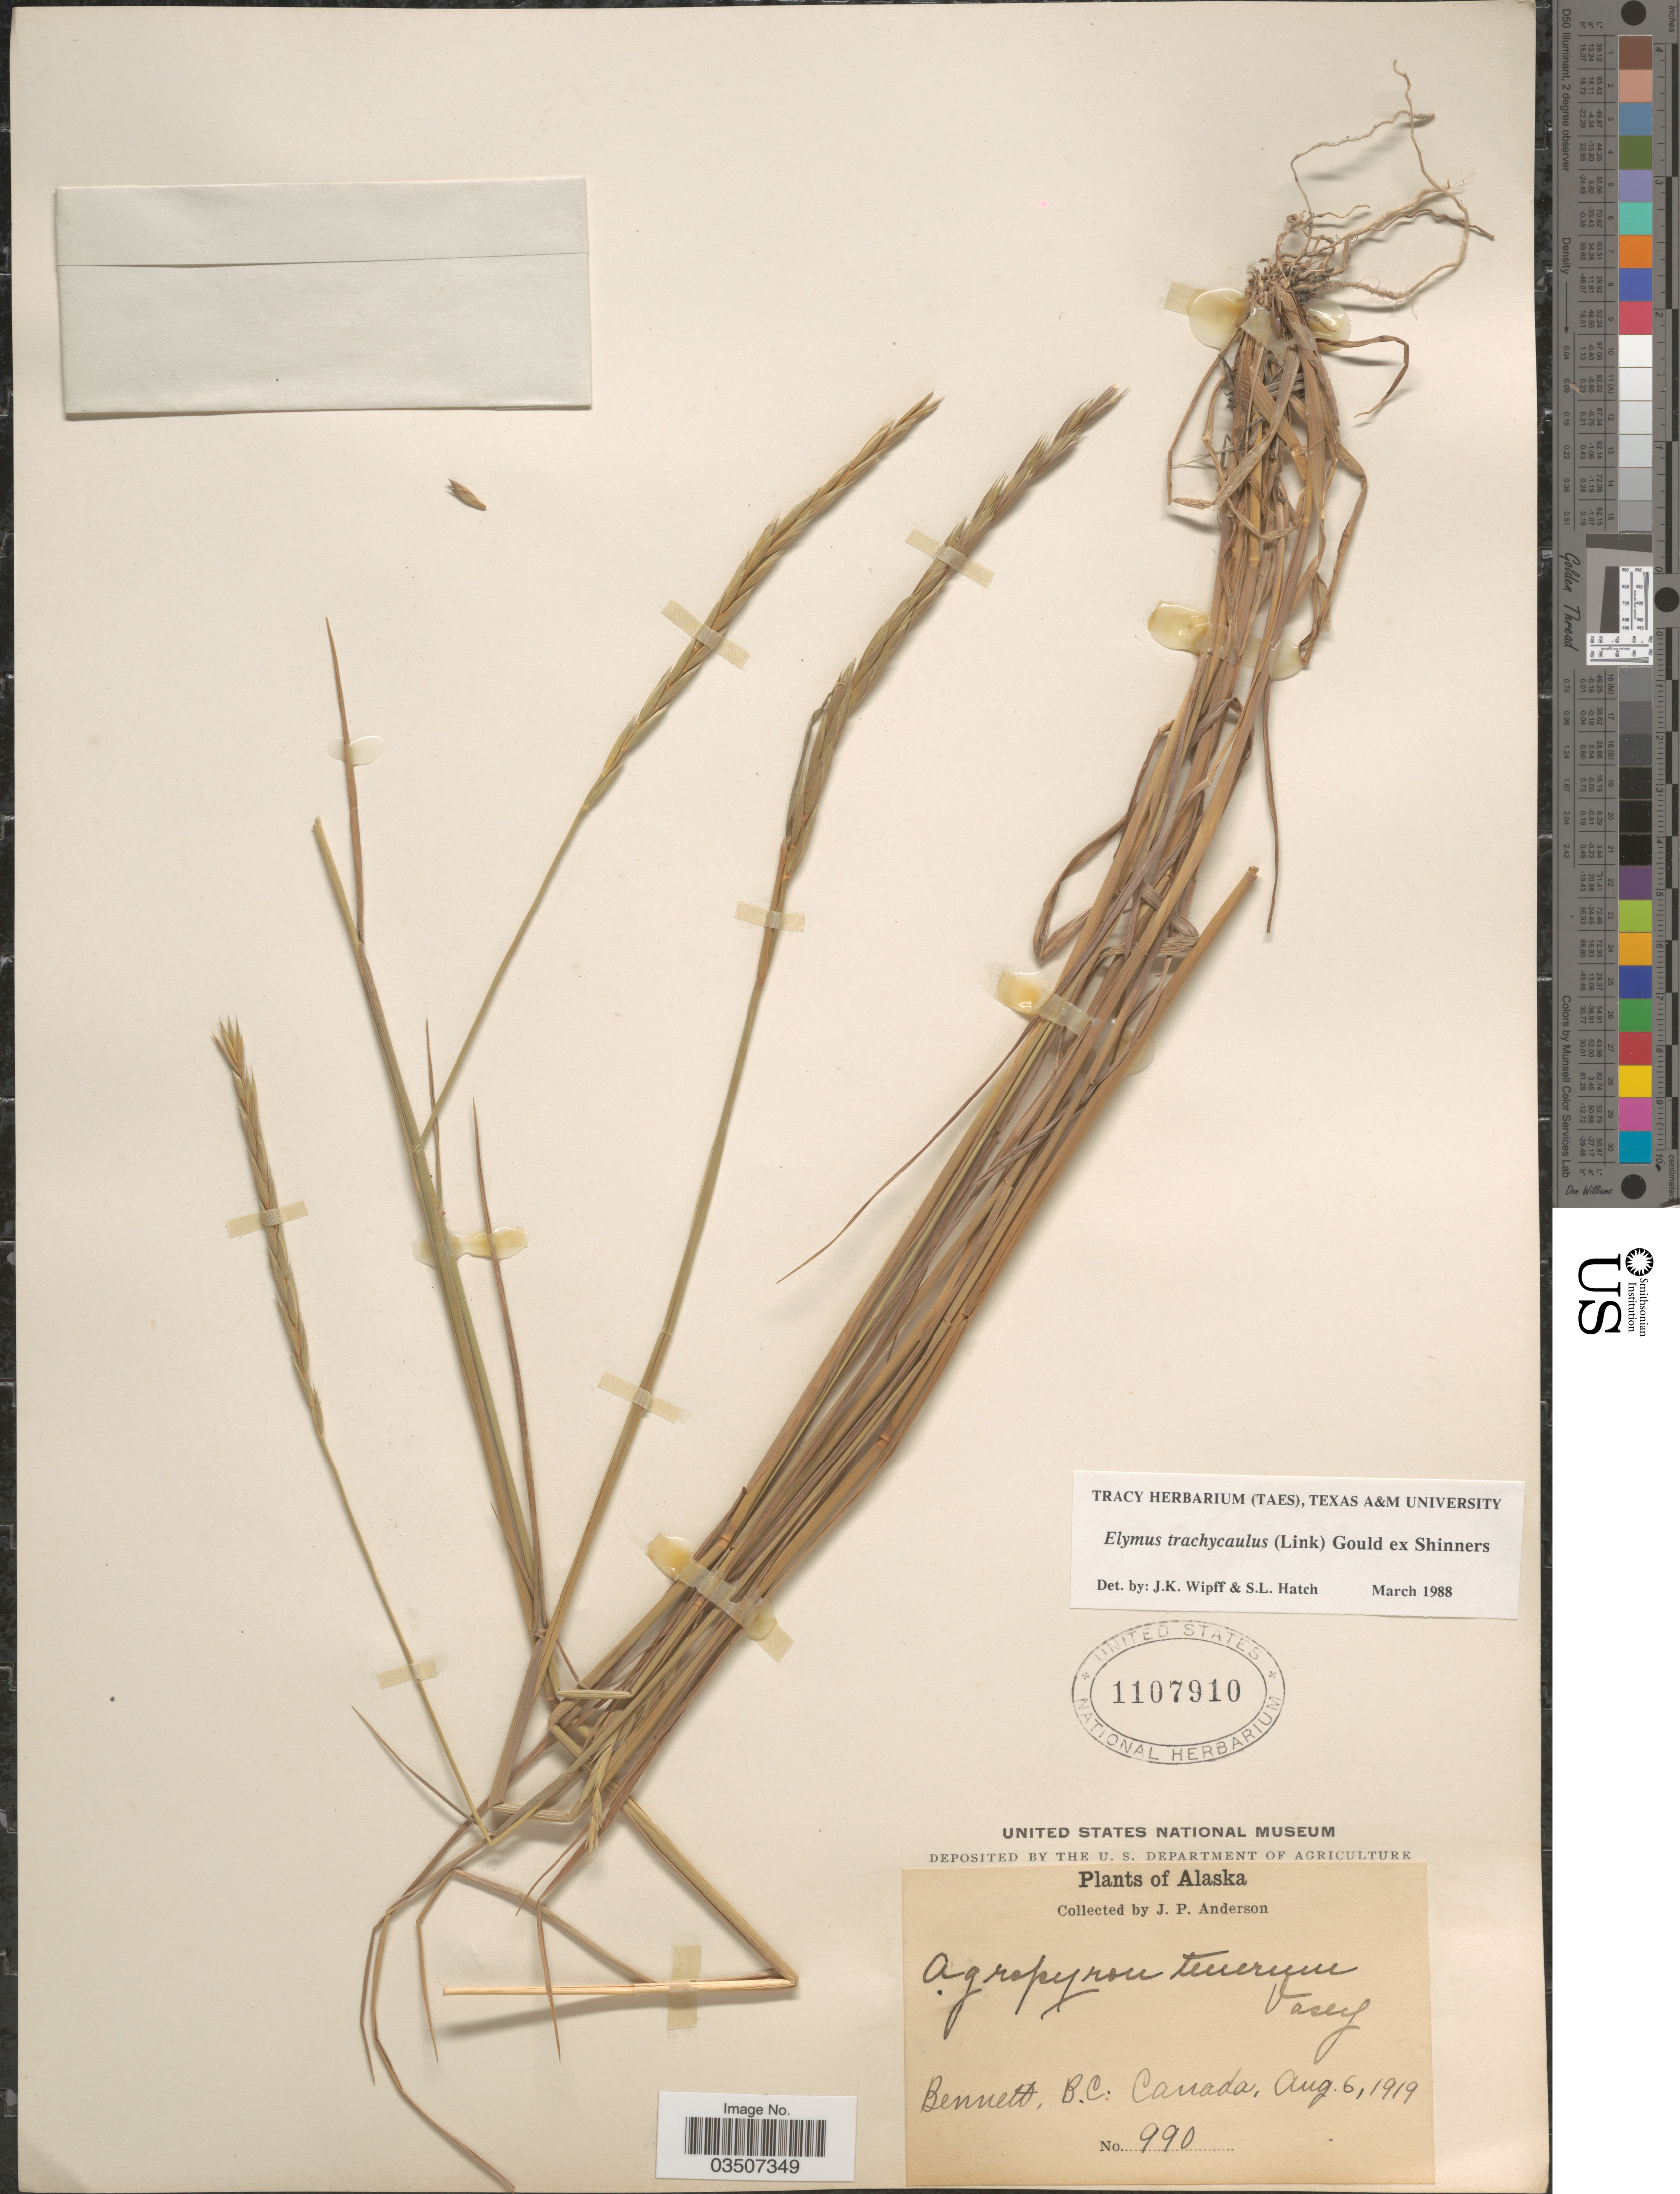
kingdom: Plantae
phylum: Tracheophyta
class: Liliopsida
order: Poales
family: Poaceae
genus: Elymus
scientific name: Elymus trachycaulus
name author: (Link) Gould ex Shinners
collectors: J. P. Anderson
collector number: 990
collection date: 1919-08-06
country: Canada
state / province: British Columbia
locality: Bennett Co.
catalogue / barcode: US 1107910